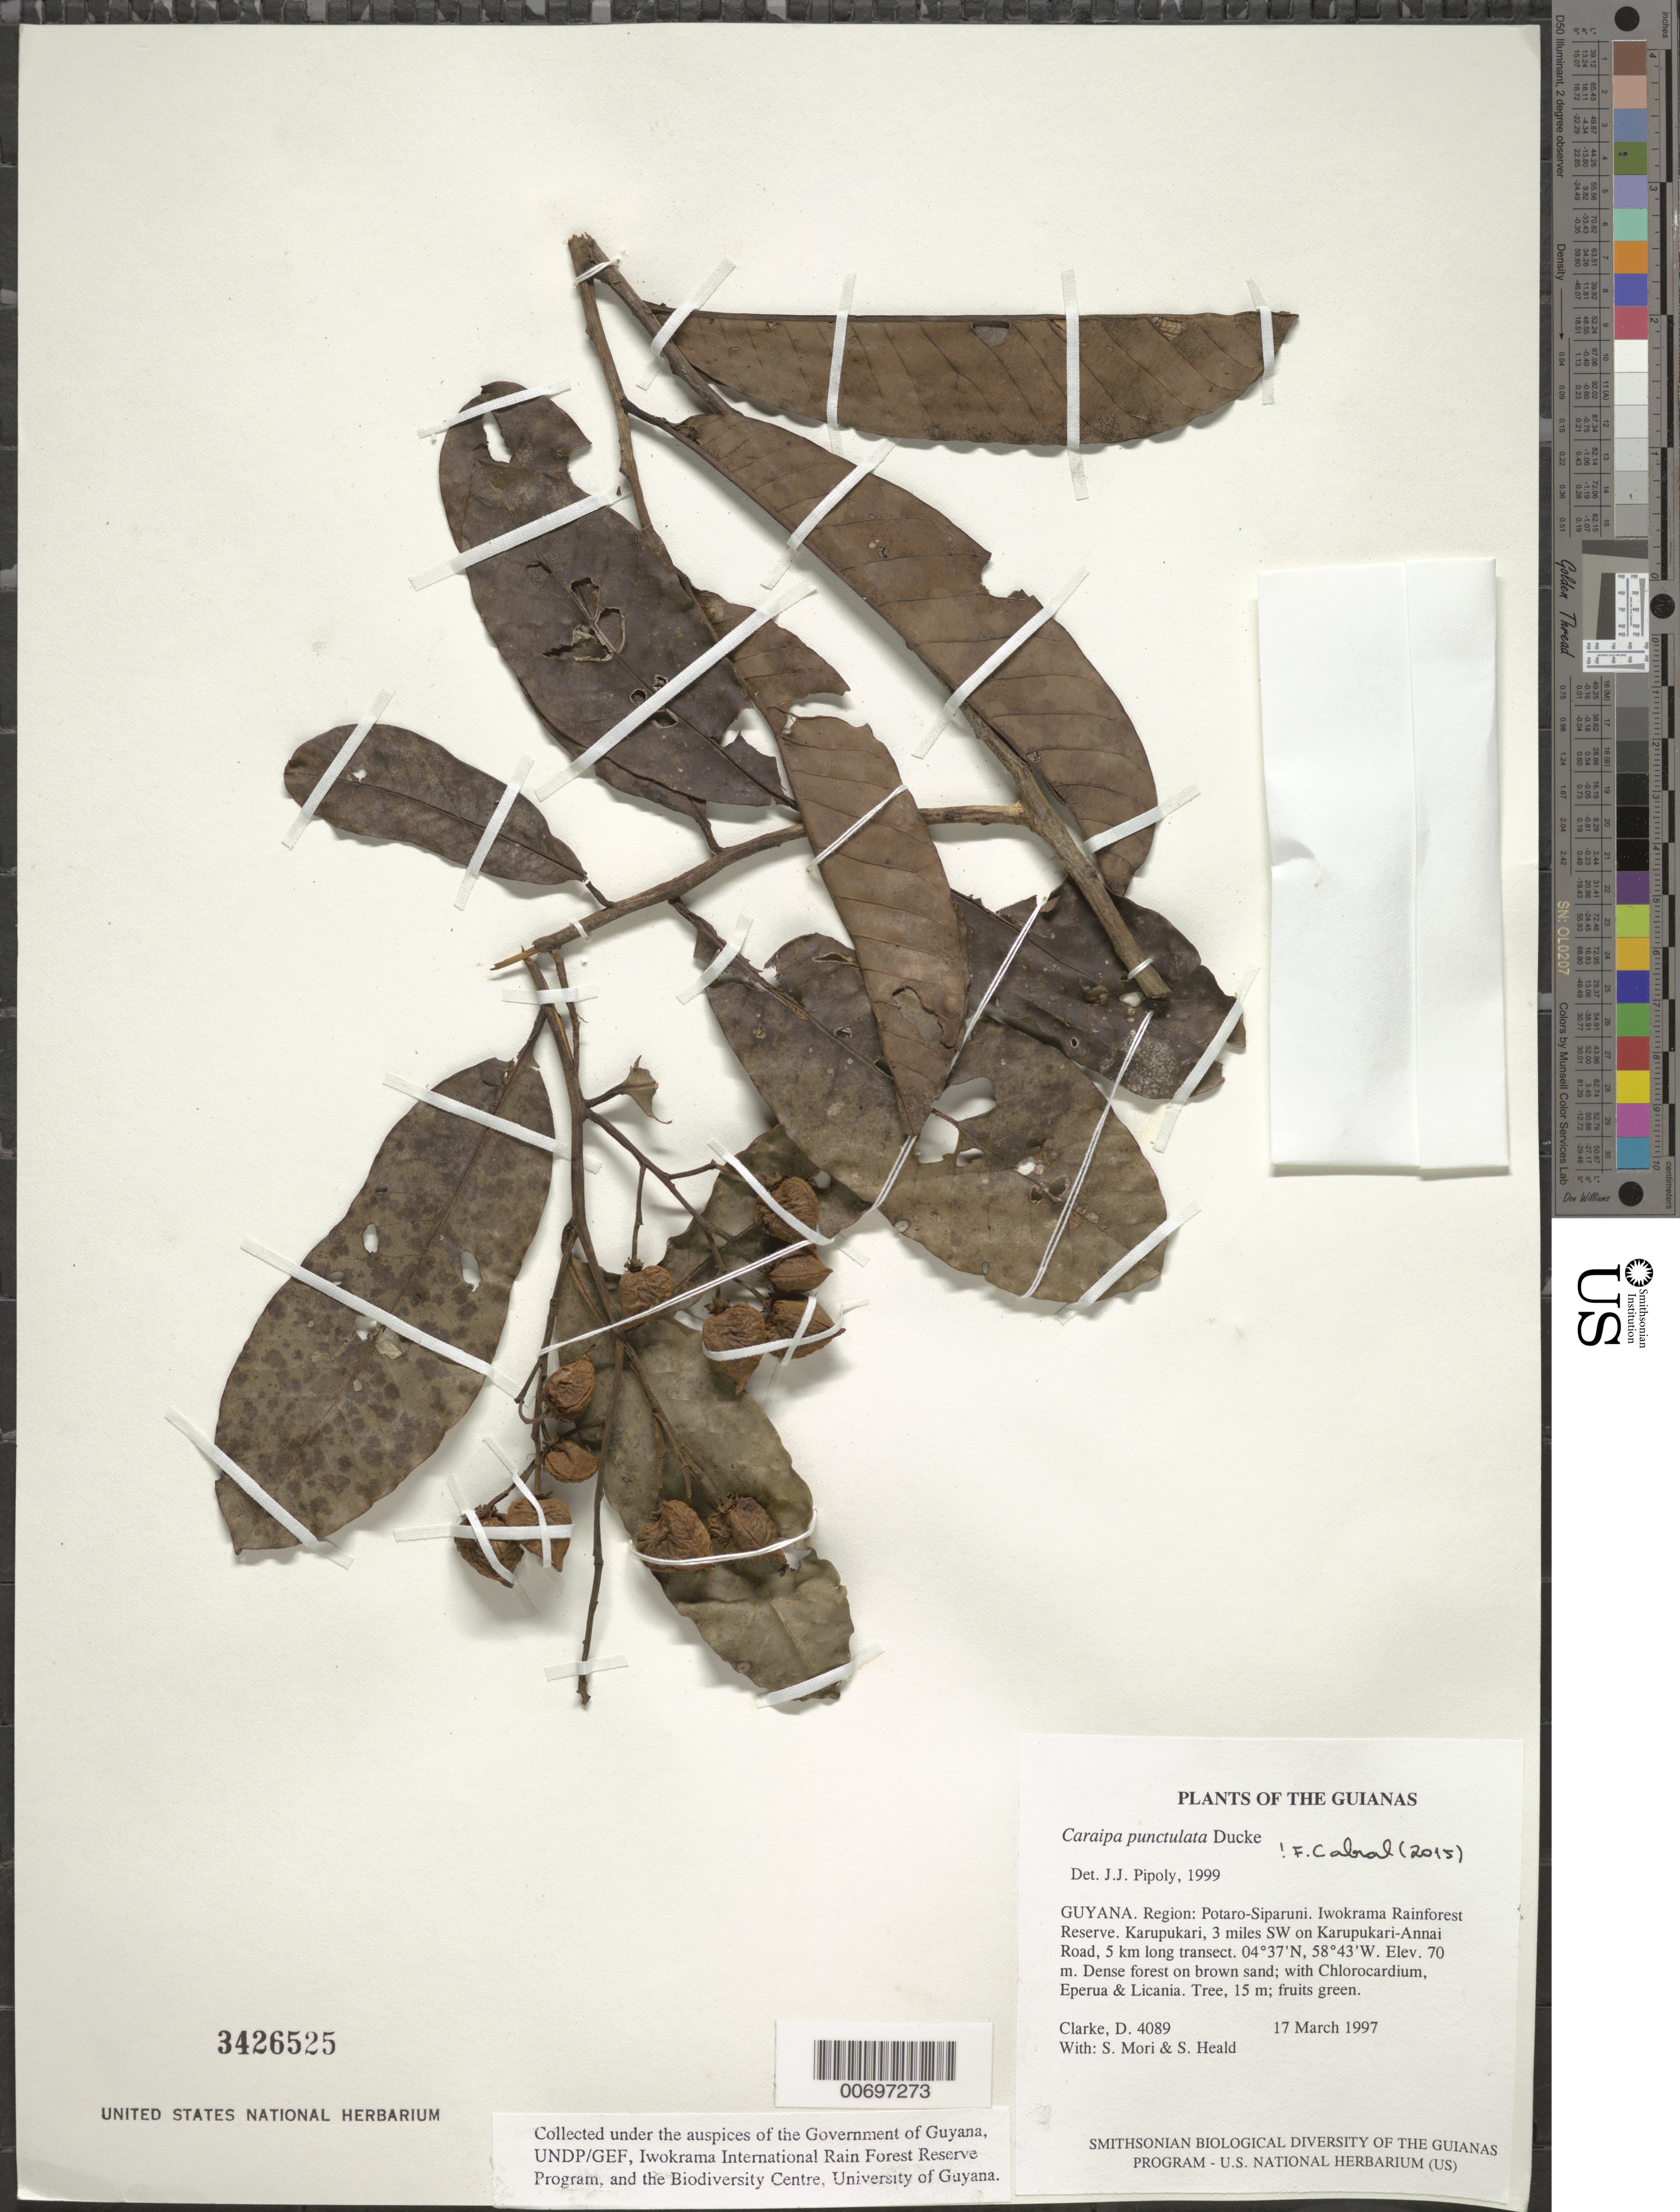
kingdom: Plantae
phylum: Tracheophyta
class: Magnoliopsida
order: Malpighiales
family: Calophyllaceae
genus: Caraipa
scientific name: Caraipa punctulata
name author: Ducke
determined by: Pipoly, J. J., III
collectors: H. D. Clarke, S. Mori & S. Heald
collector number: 4089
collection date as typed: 17 March 1997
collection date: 1997-03-17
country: Guyana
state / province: Potaro-Siparuni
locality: Iwokrama Rainforest Reserve. Karupukari, 3 miles SW on Karupukari-Annai Road, 5 km long transect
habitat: Dense forest on brown sand; with Chlorocardium, Eperua & Licania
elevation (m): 70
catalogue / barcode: US 3426525